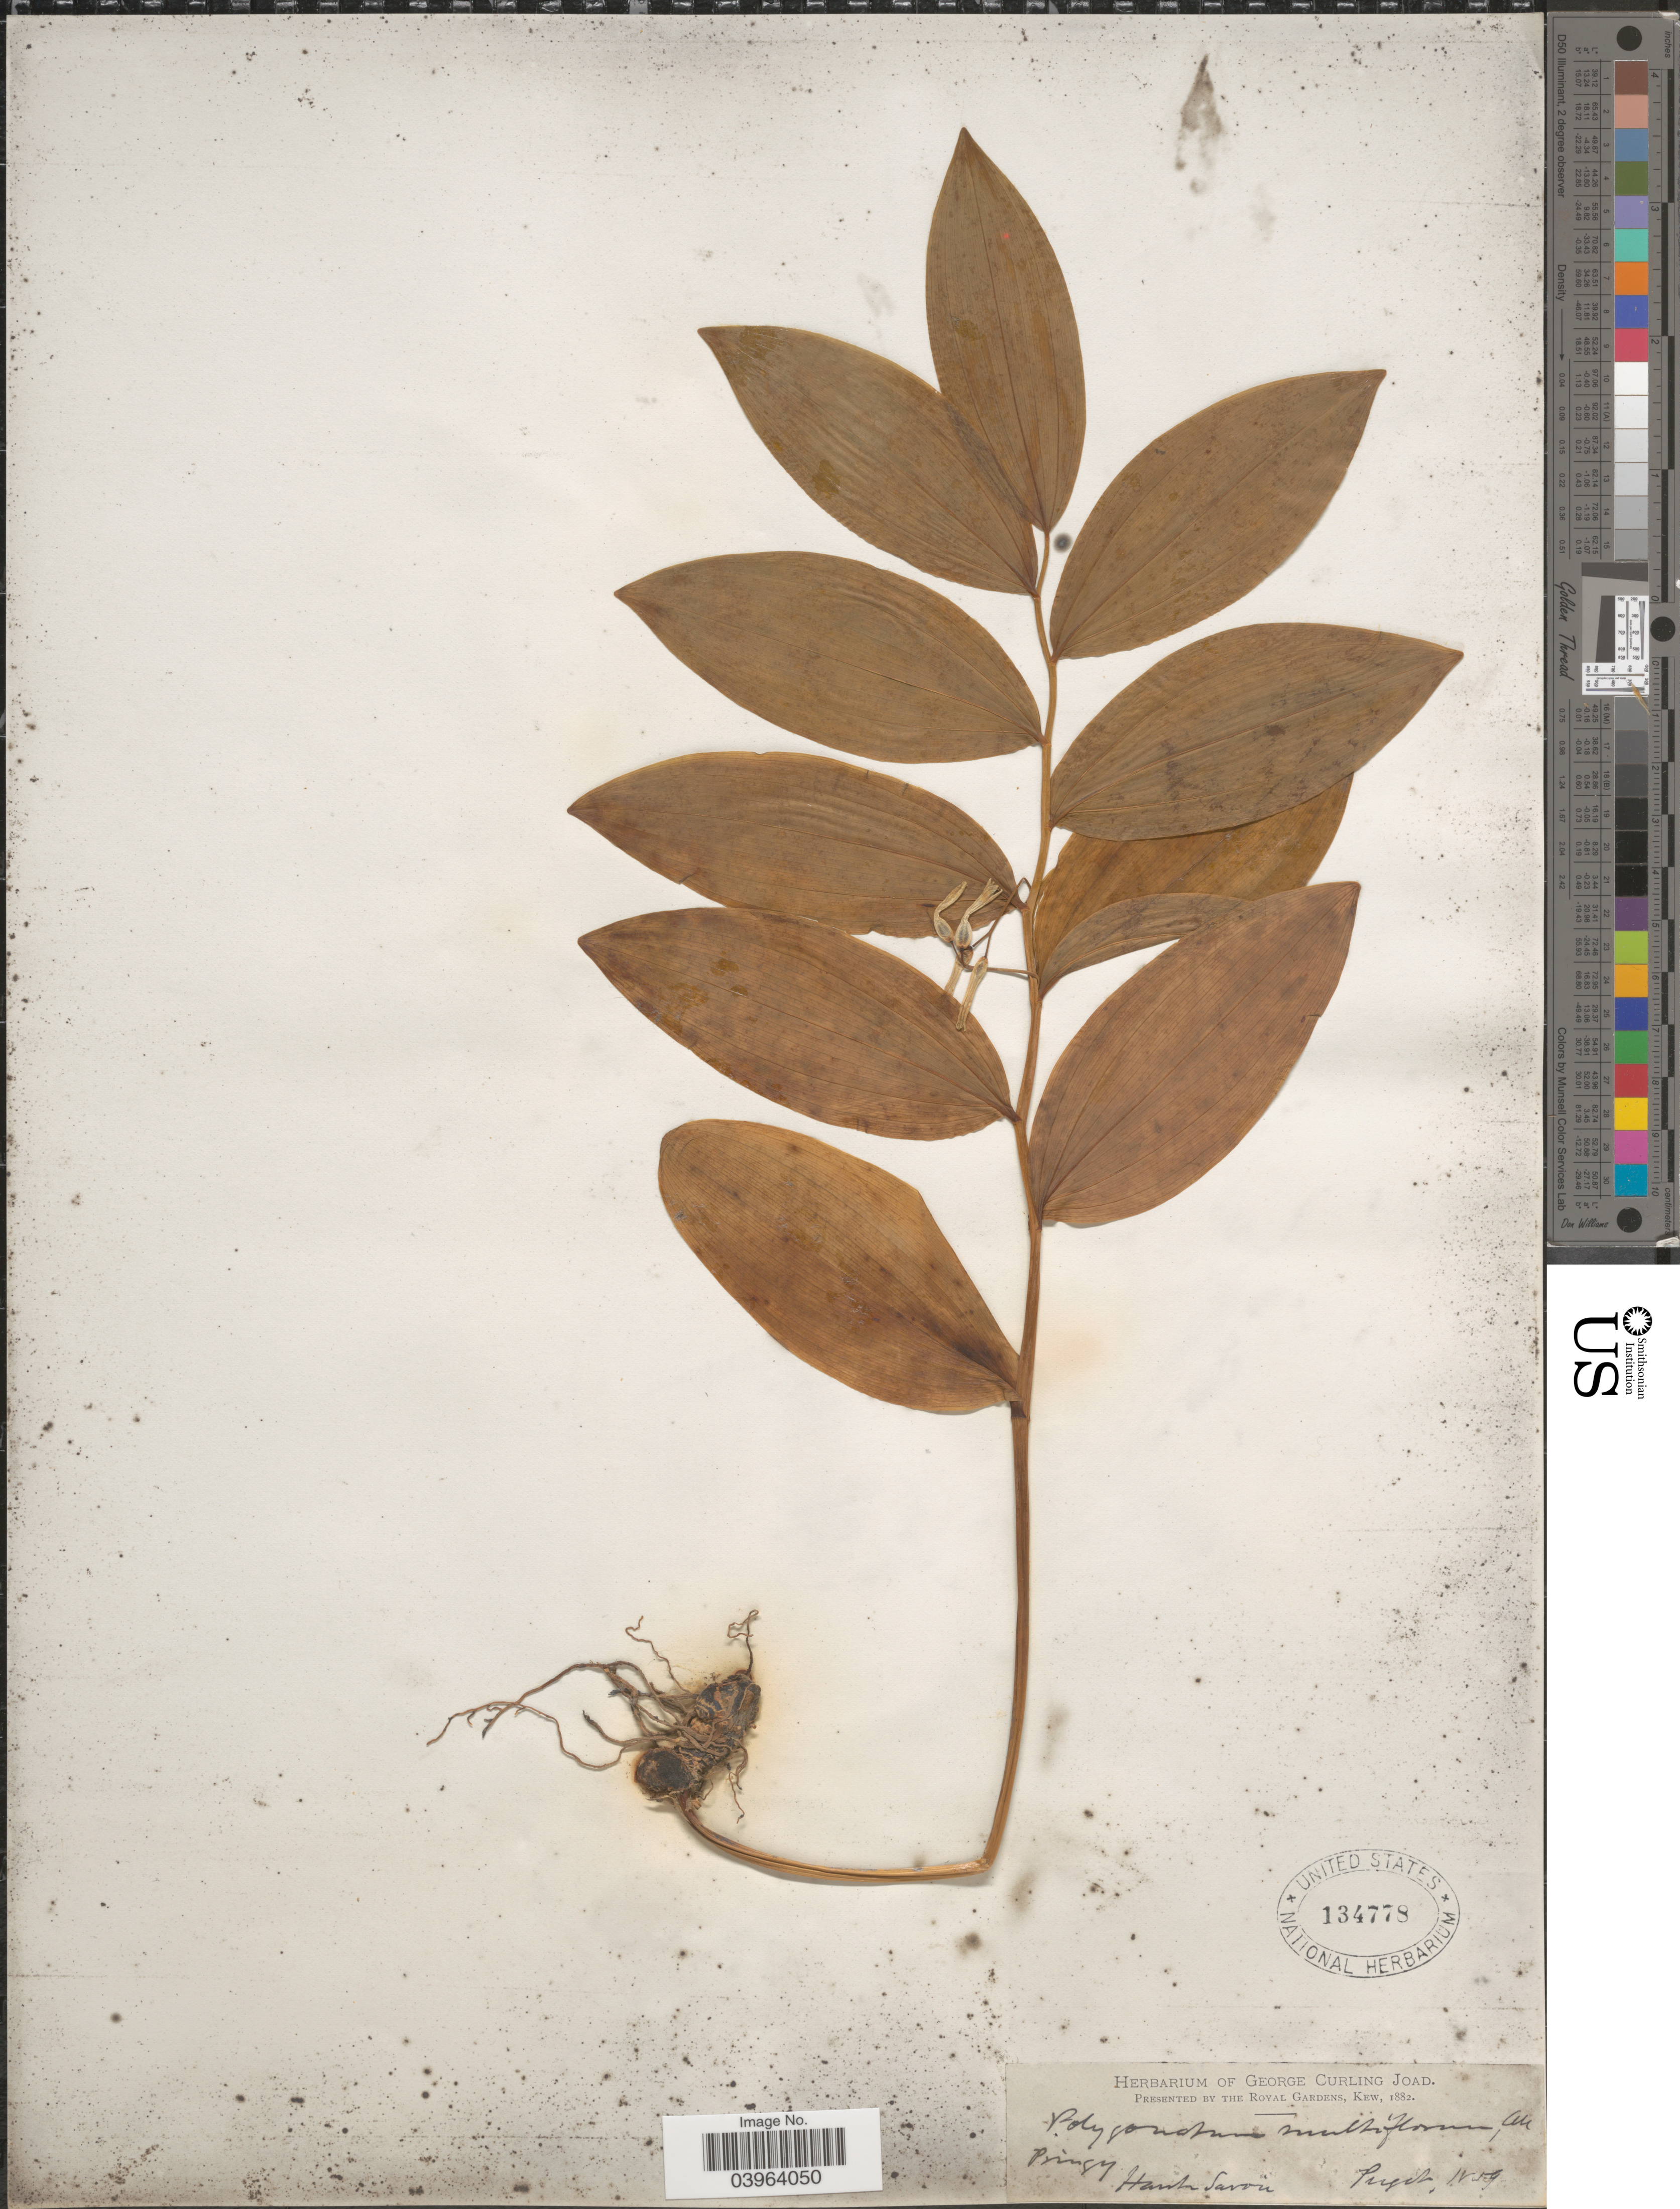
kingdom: Plantae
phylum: Tracheophyta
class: Liliopsida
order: Asparagales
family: Asparagaceae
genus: Polygonatum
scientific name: Polygonatum multiflorum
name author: (L.) All.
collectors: -. Puget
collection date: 1859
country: France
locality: Pringy. Haute Savoie.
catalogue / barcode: US 134778